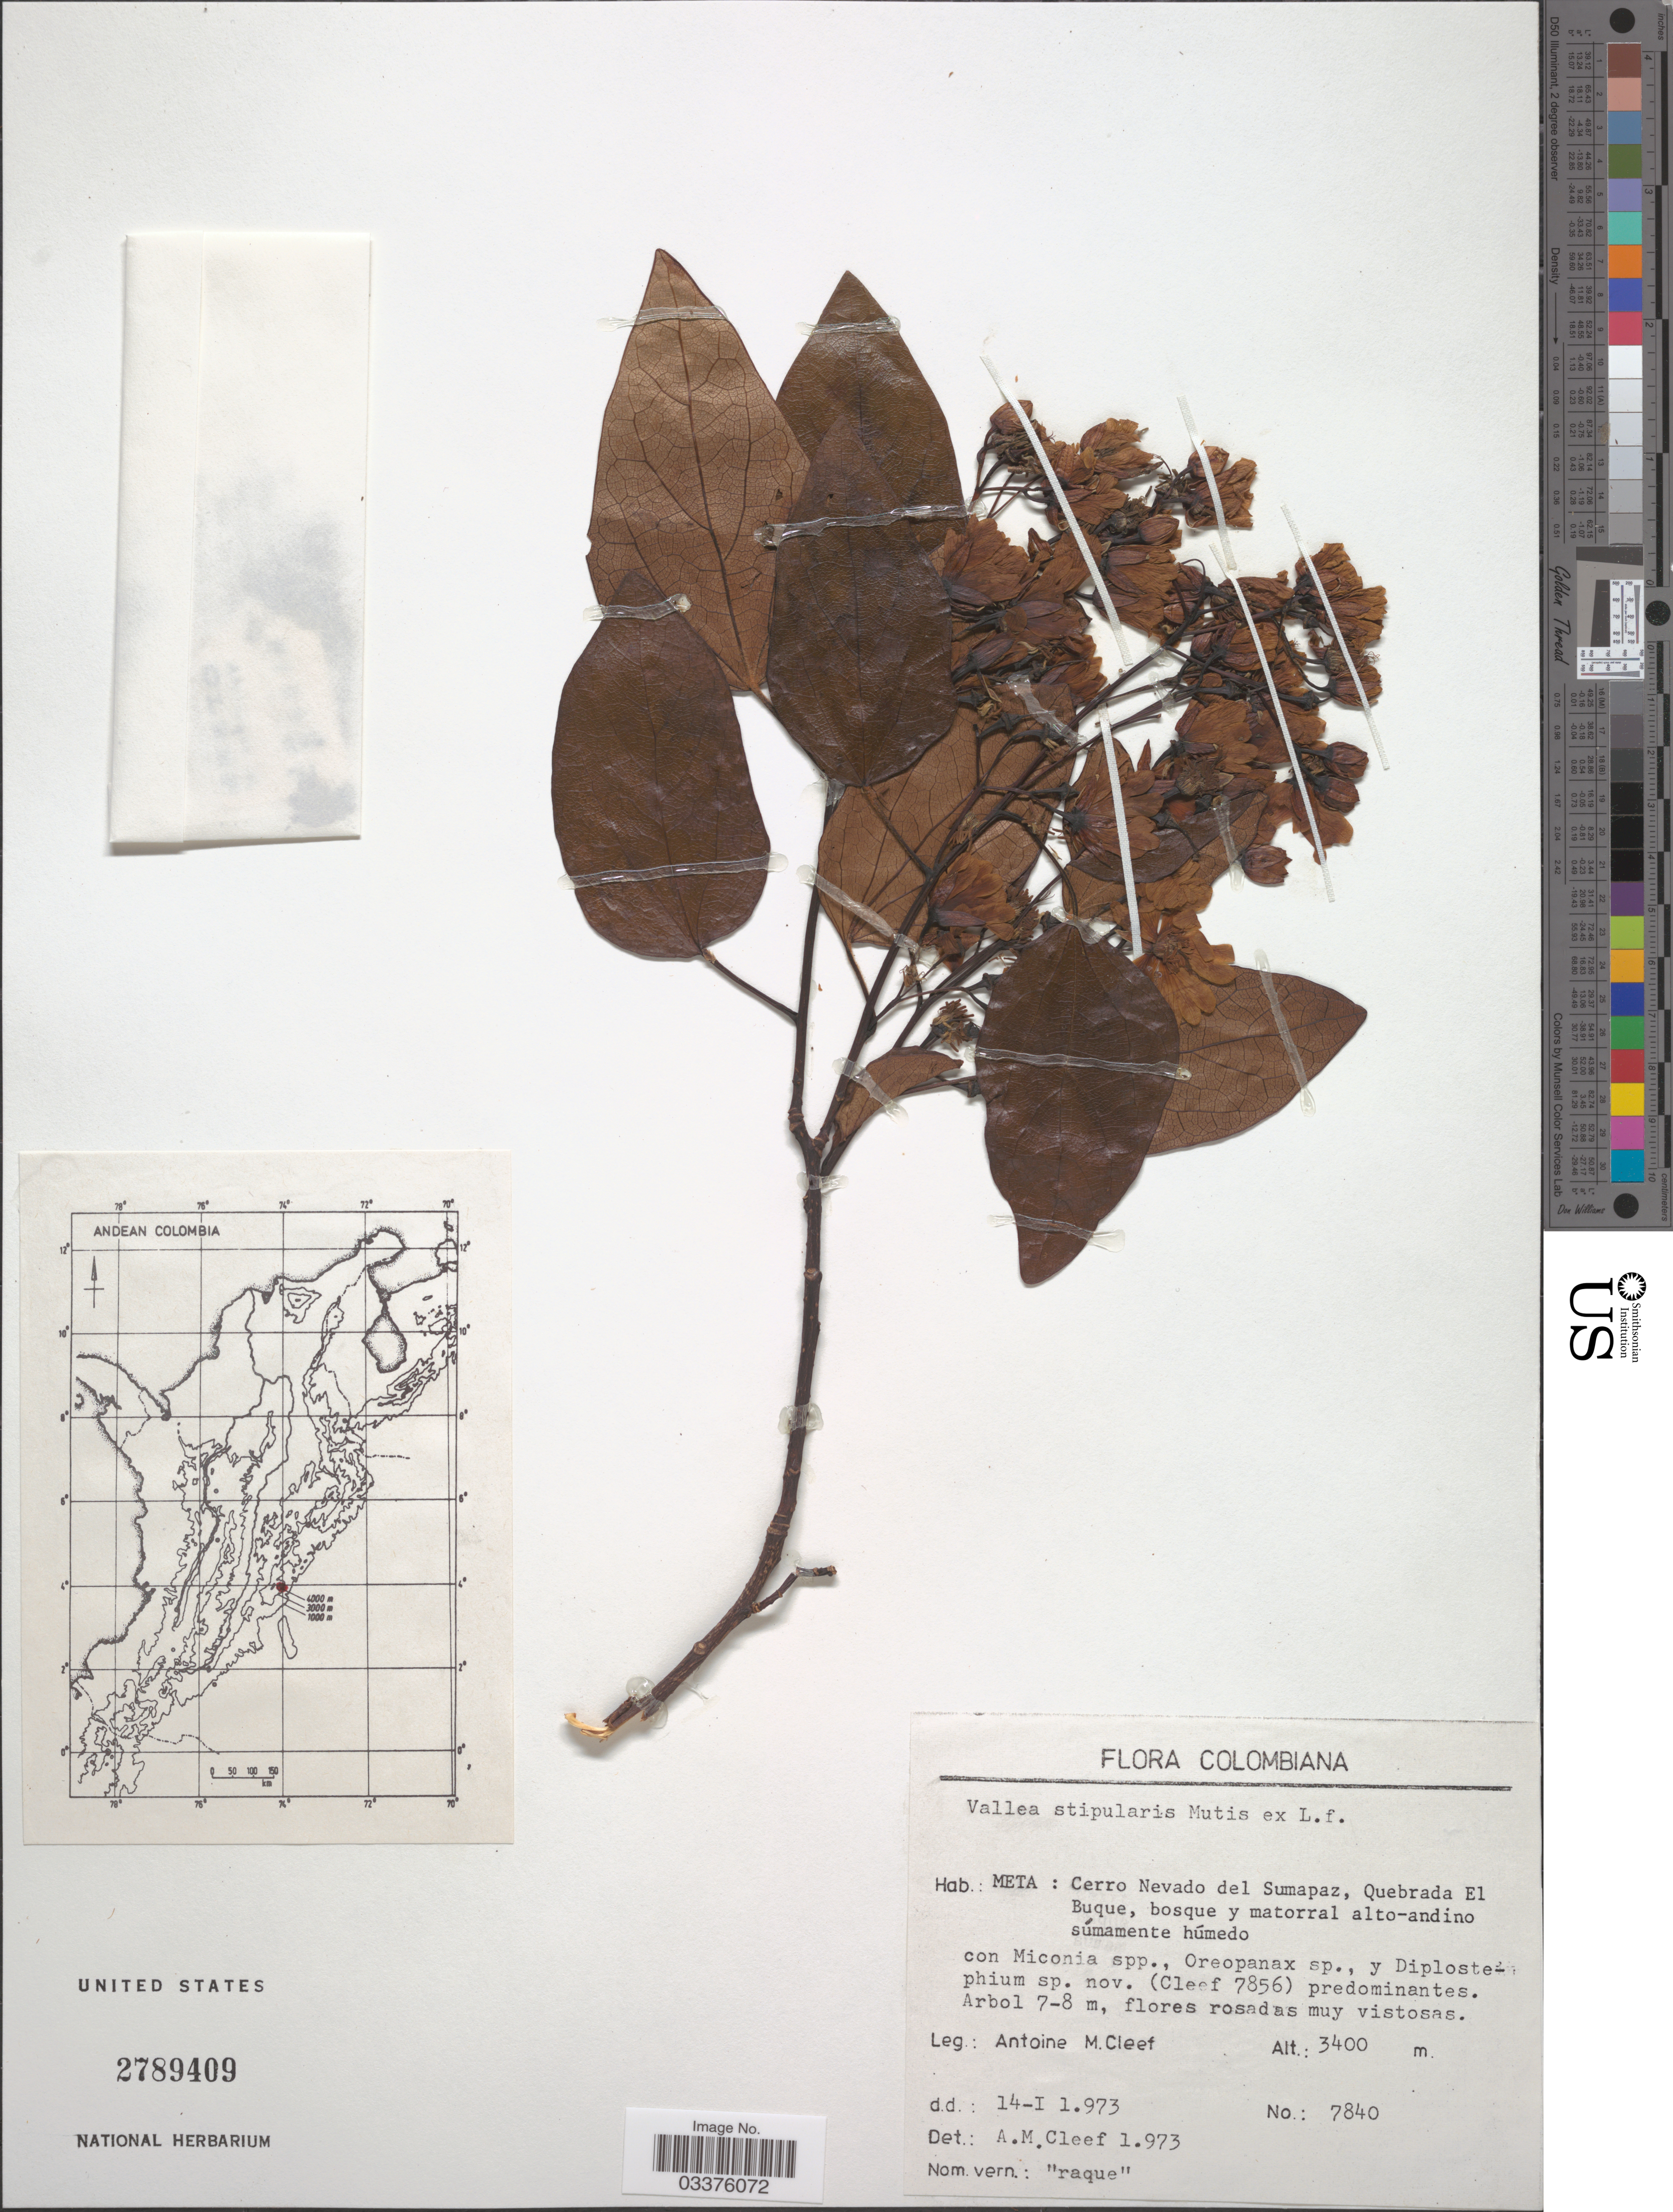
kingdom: Plantae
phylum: Tracheophyta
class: Magnoliopsida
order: Oxalidales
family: Elaeocarpaceae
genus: Vallea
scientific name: Vallea stipularis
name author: L. f.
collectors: A. M. Cleef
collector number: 7840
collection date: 1973-01-14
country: Colombia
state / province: Meta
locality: Cerro Nevado del Sumapaz, Quebrada El Buque.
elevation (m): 3400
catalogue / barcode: US 2789409